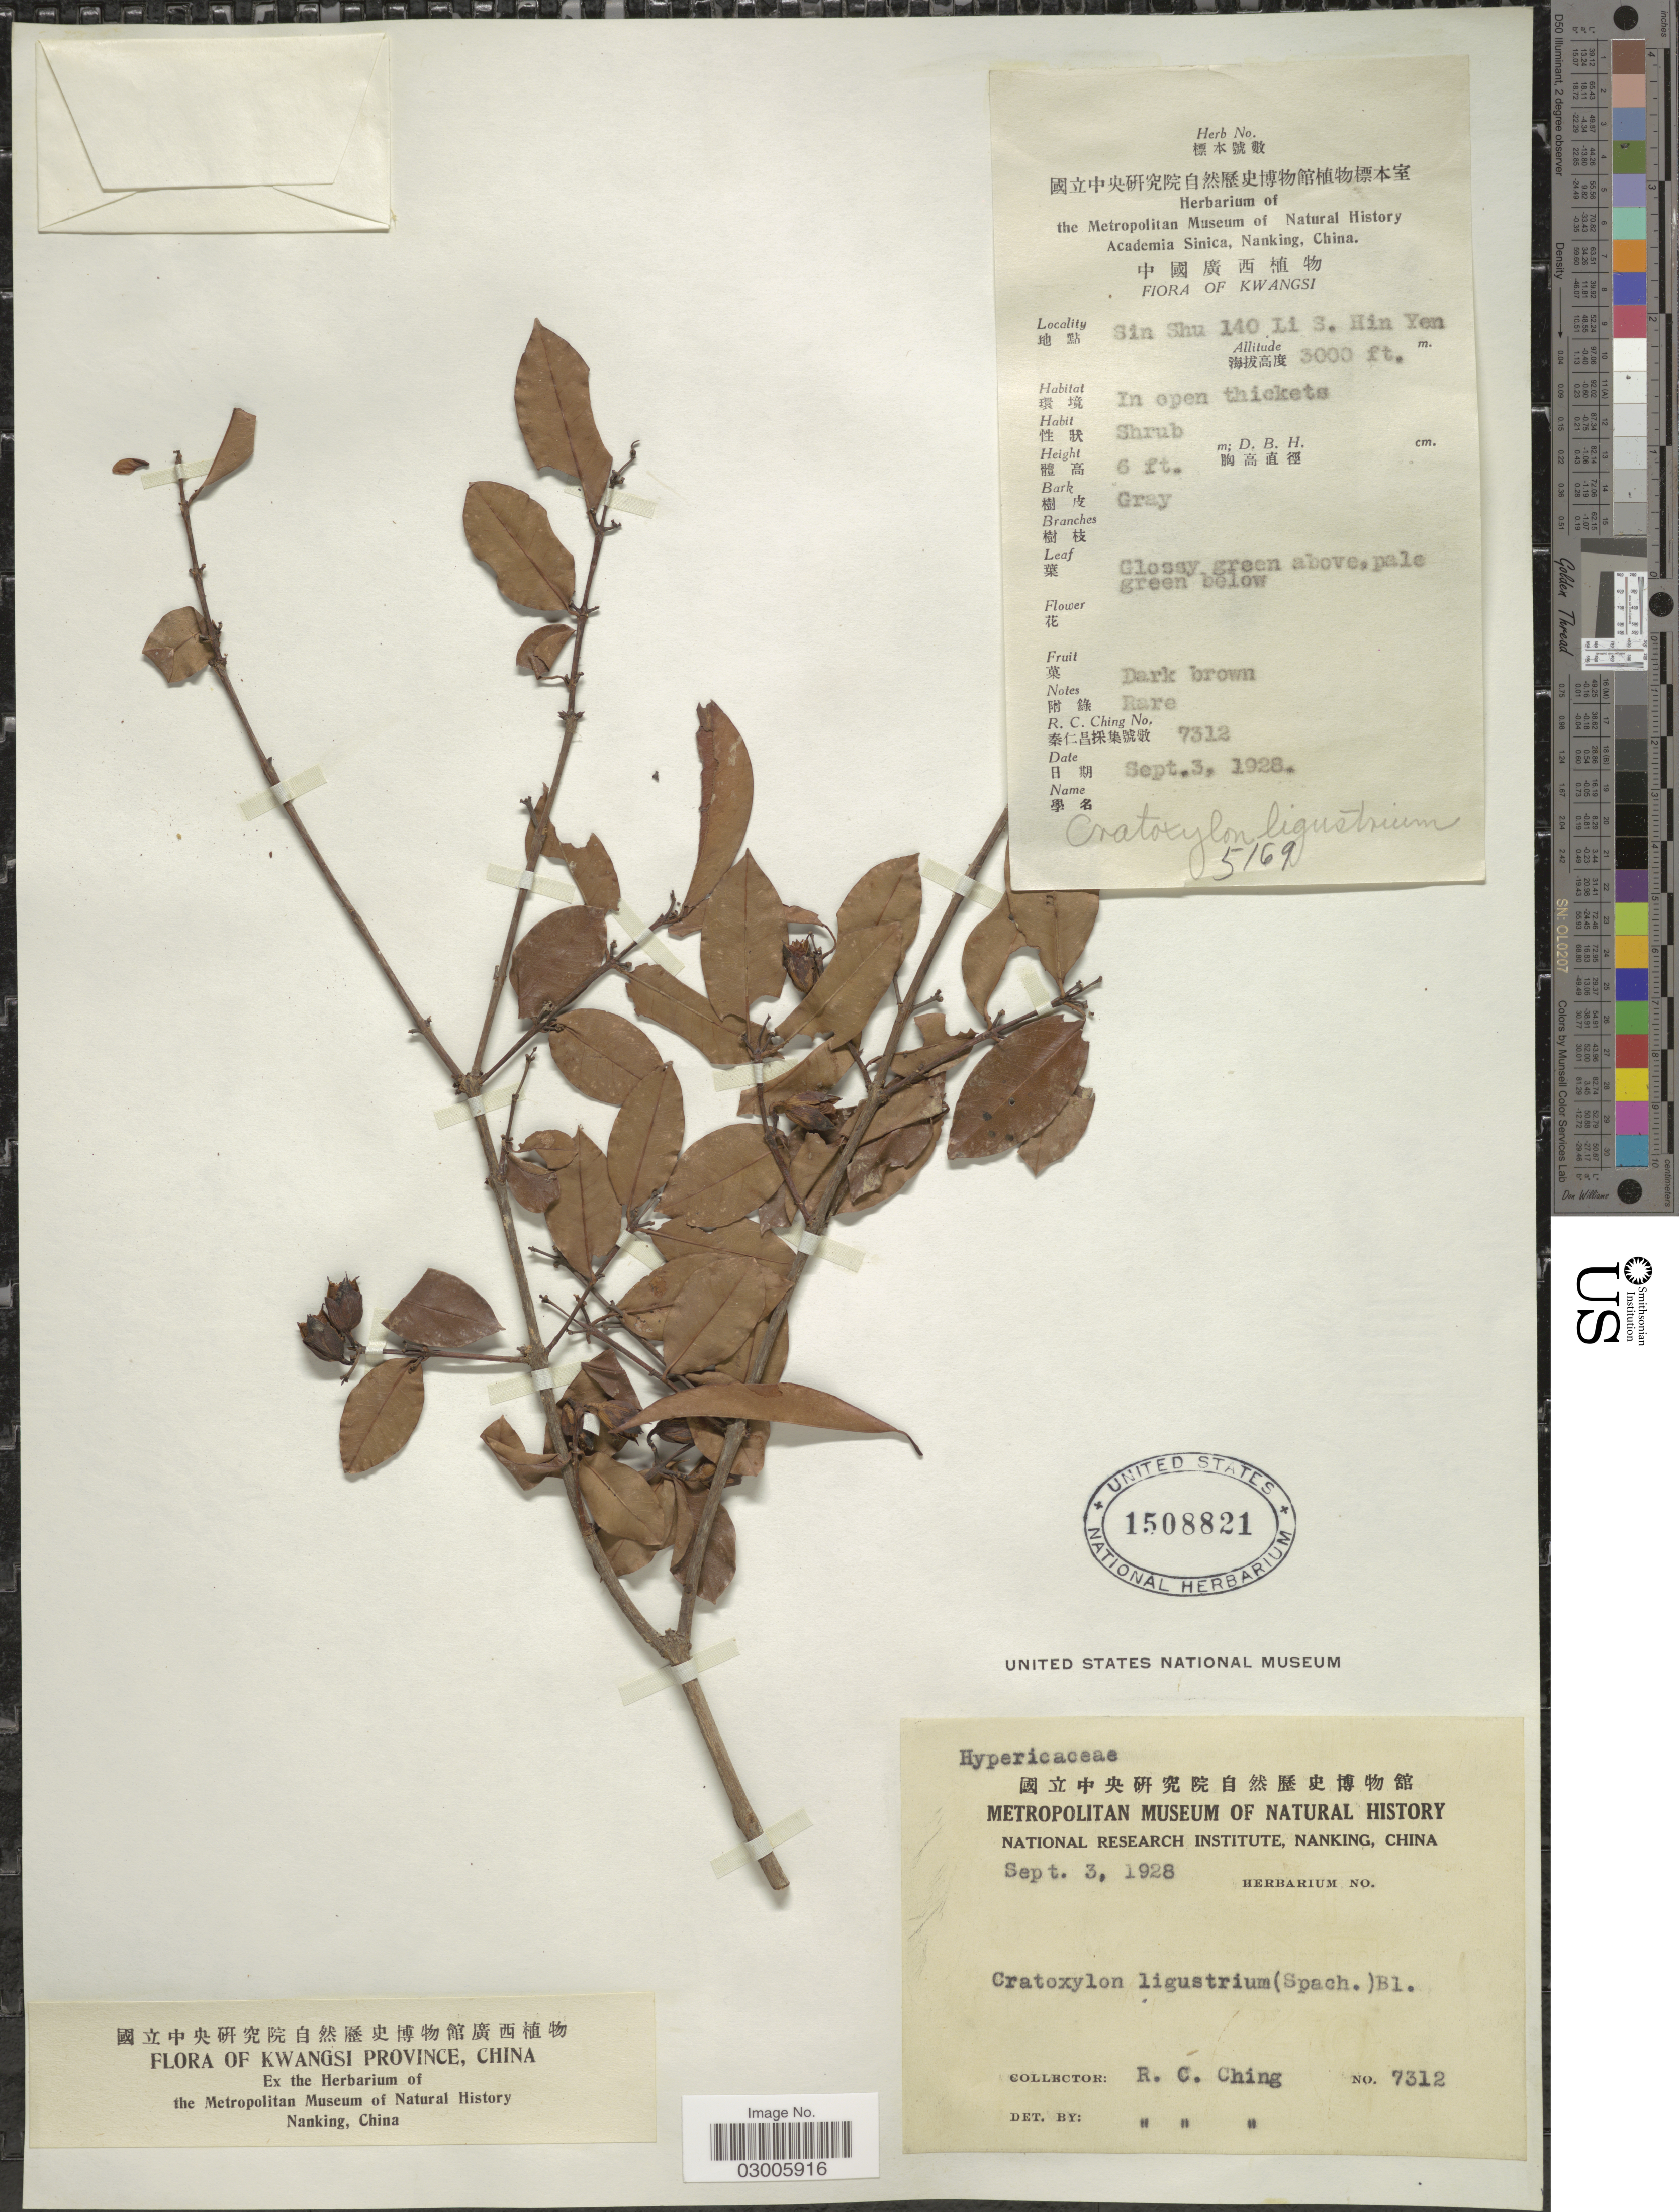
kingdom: Plantae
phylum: Tracheophyta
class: Magnoliopsida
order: Malpighiales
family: Hypericaceae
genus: Cratoxylum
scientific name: Cratoxylum ligustrinum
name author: (Spach) Blume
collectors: R. C. Ching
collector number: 7312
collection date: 1928-09-03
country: China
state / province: Guangxi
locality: Kwangsi. Sin Shu 140 Li S. Hin Yen.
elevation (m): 914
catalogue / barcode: US 1508821